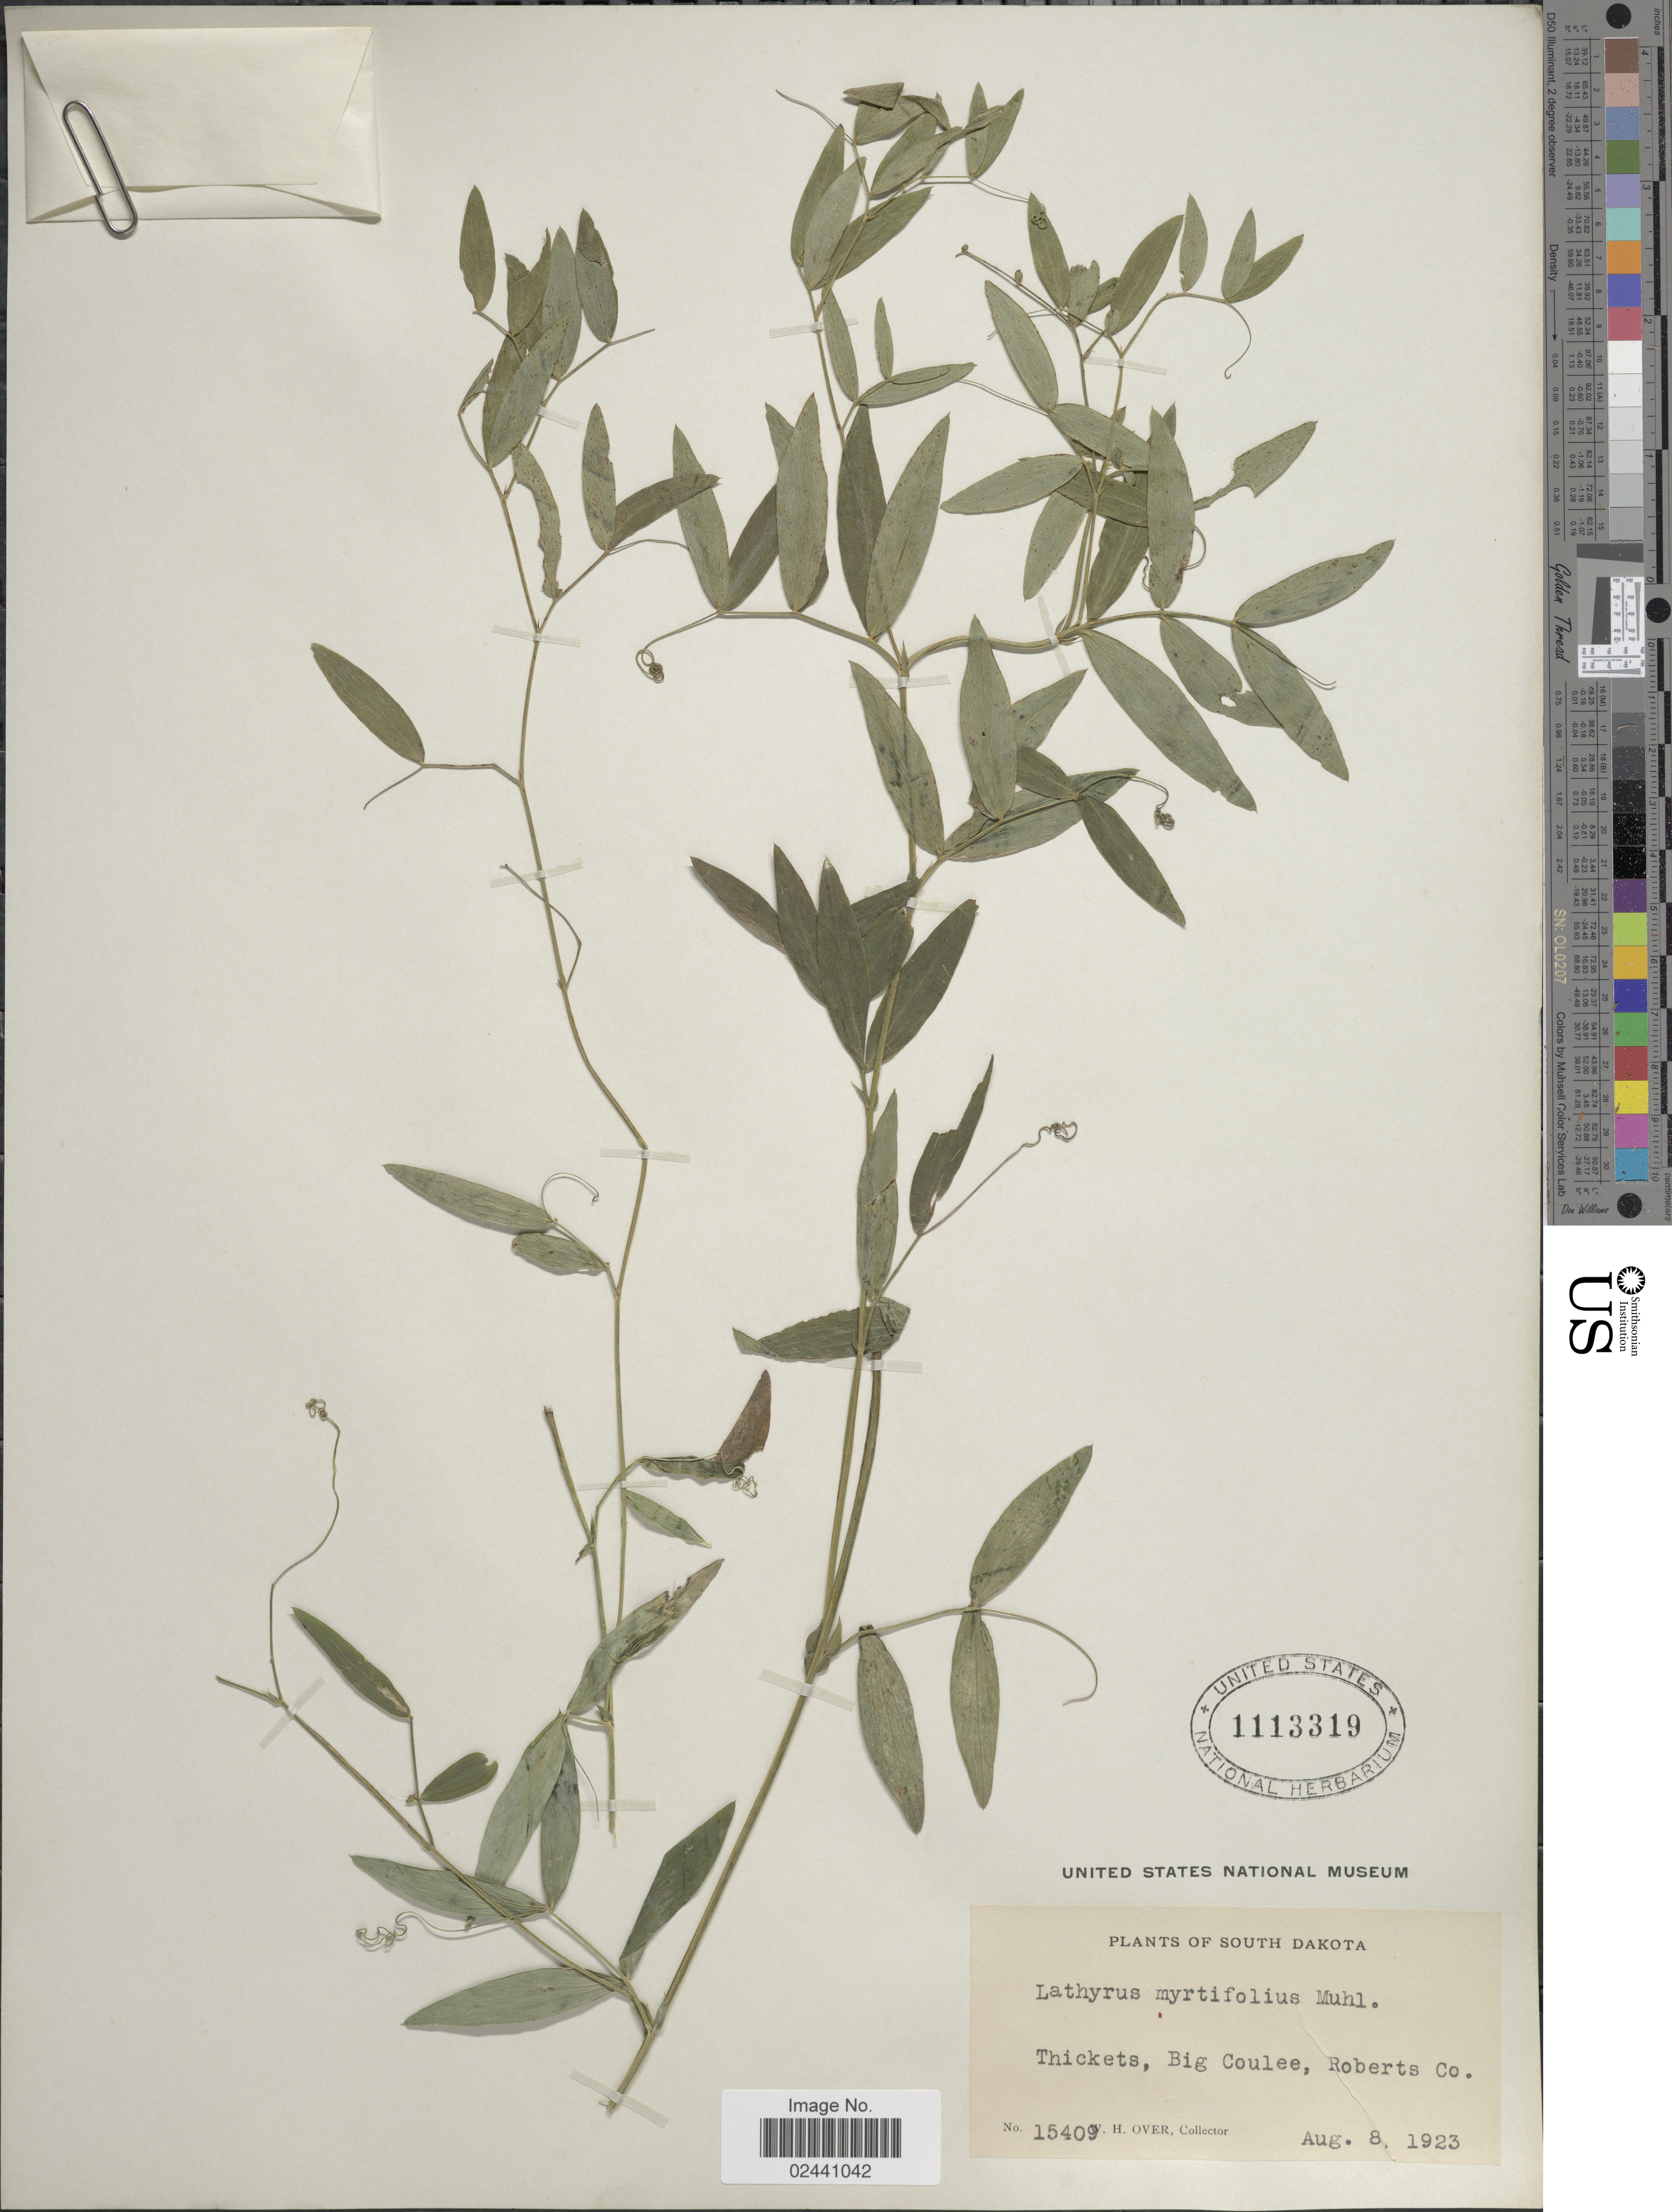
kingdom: Plantae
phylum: Tracheophyta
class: Magnoliopsida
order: Fabales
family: Fabaceae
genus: Lathyrus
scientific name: Lathyrus myrtifolius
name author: Willd.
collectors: W. Over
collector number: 15409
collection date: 1923-08-08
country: United States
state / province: South Dakota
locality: Thickets, Big Coulee, Roberts Co.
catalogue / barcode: US 1113319